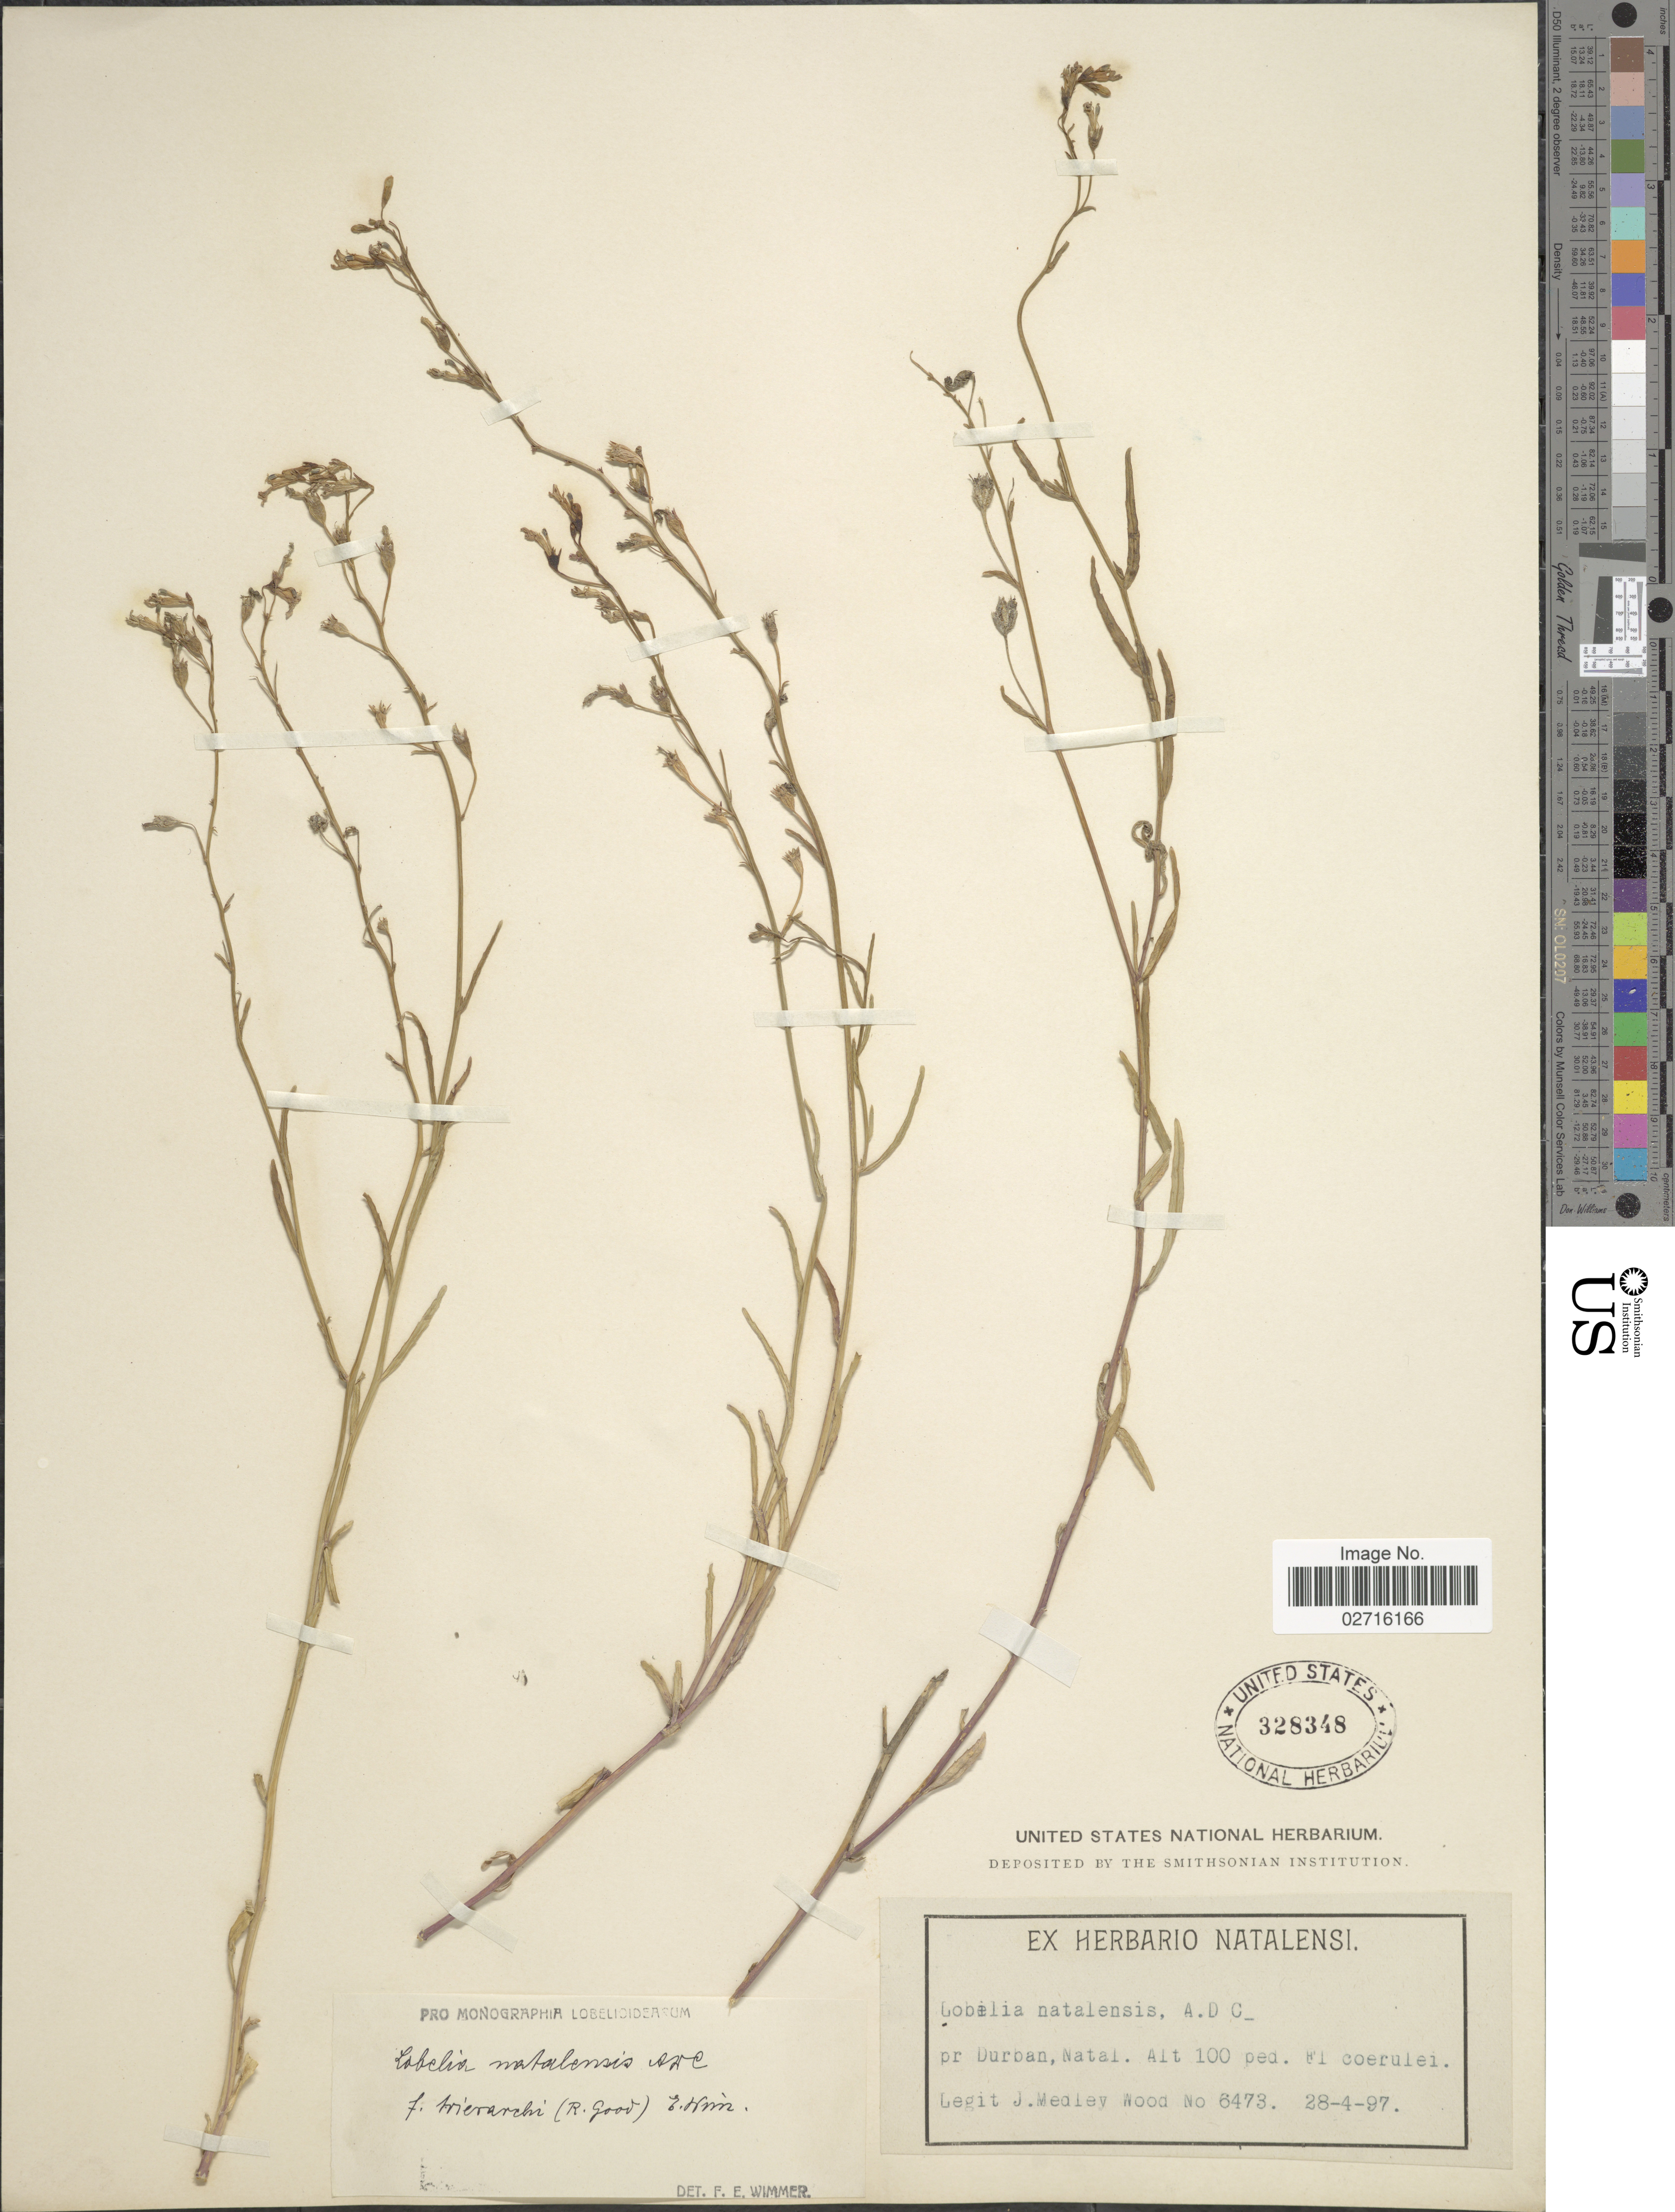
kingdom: Plantae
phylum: Tracheophyta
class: Magnoliopsida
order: Asterales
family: Campanulaceae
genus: Lobelia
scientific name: Lobelia natalensis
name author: A. DC.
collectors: J. Medley Wood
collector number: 6473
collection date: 1897-04-28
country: South Africa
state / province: KwaZulu-Natal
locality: Pr Durban, Natal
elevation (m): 30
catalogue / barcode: US 328348